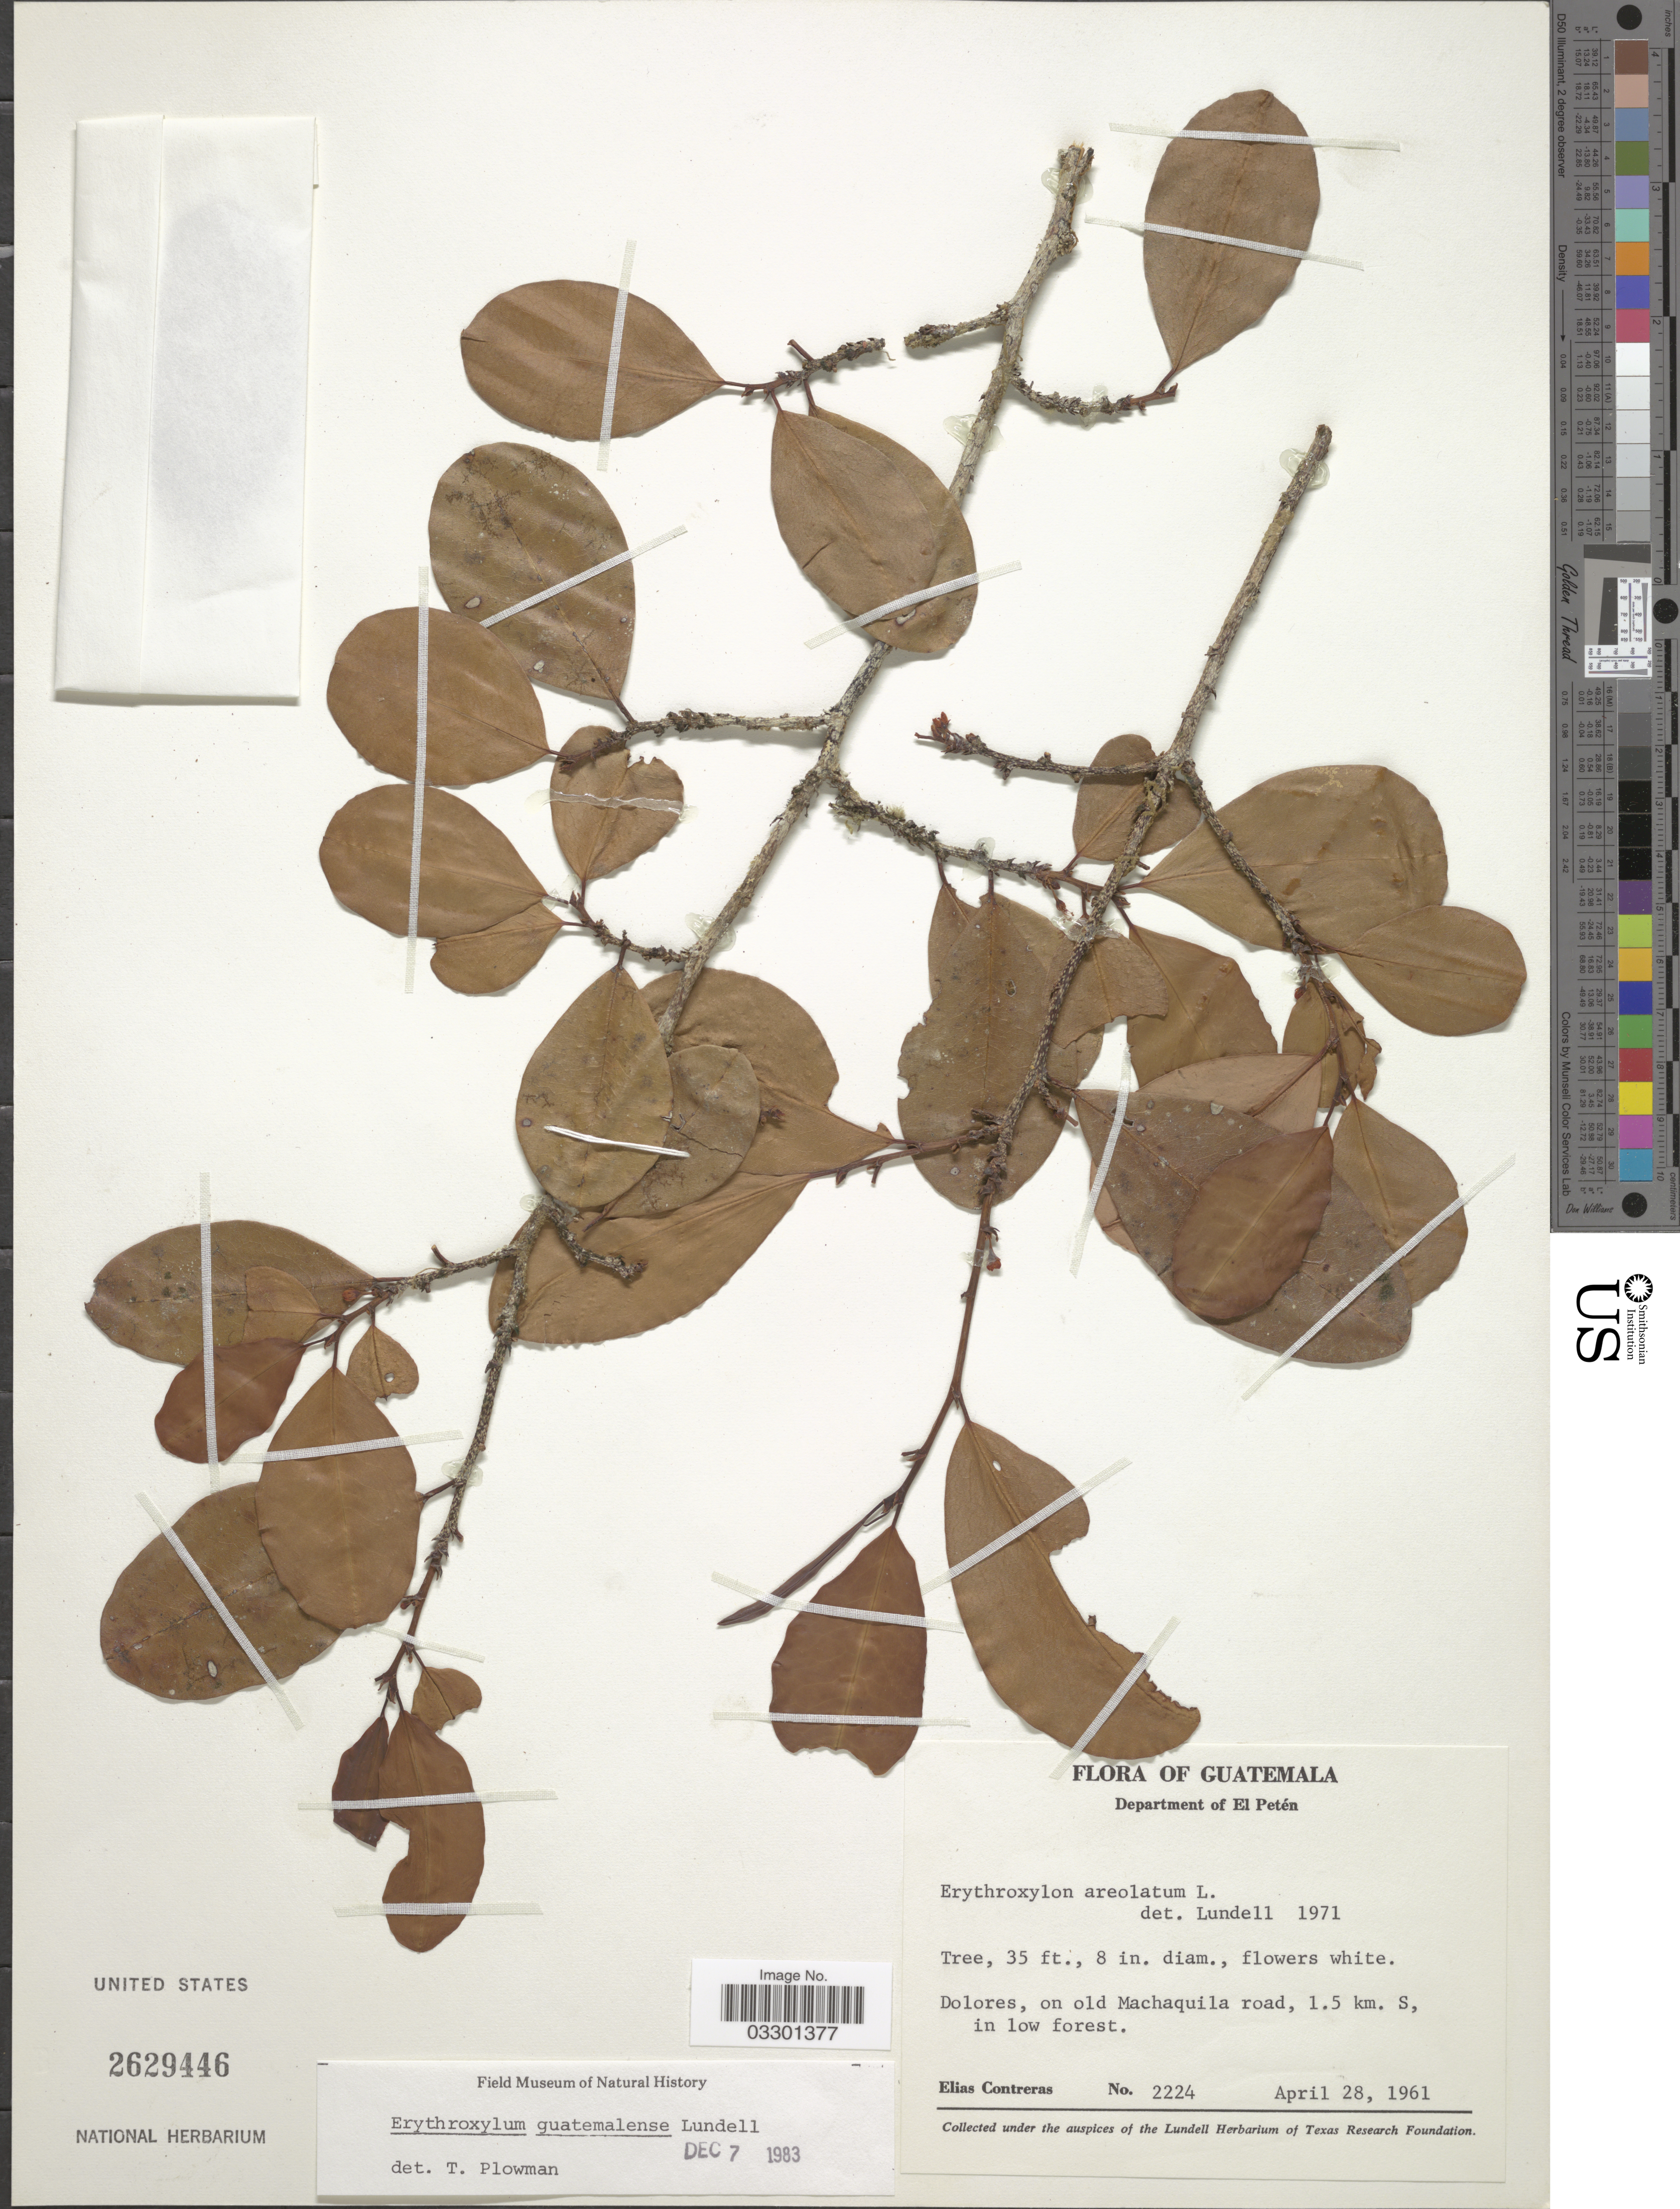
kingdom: Plantae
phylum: Tracheophyta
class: Magnoliopsida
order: Malpighiales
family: Erythroxylaceae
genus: Erythroxylum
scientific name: Erythroxylum guatemalense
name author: Lundell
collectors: E. Contreras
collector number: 2224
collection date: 1961-04-28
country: Guatemala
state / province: El Petén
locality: Department of El Petén. Dolores, on old Machaquila road, 1.5 km. S.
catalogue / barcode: US 2629446